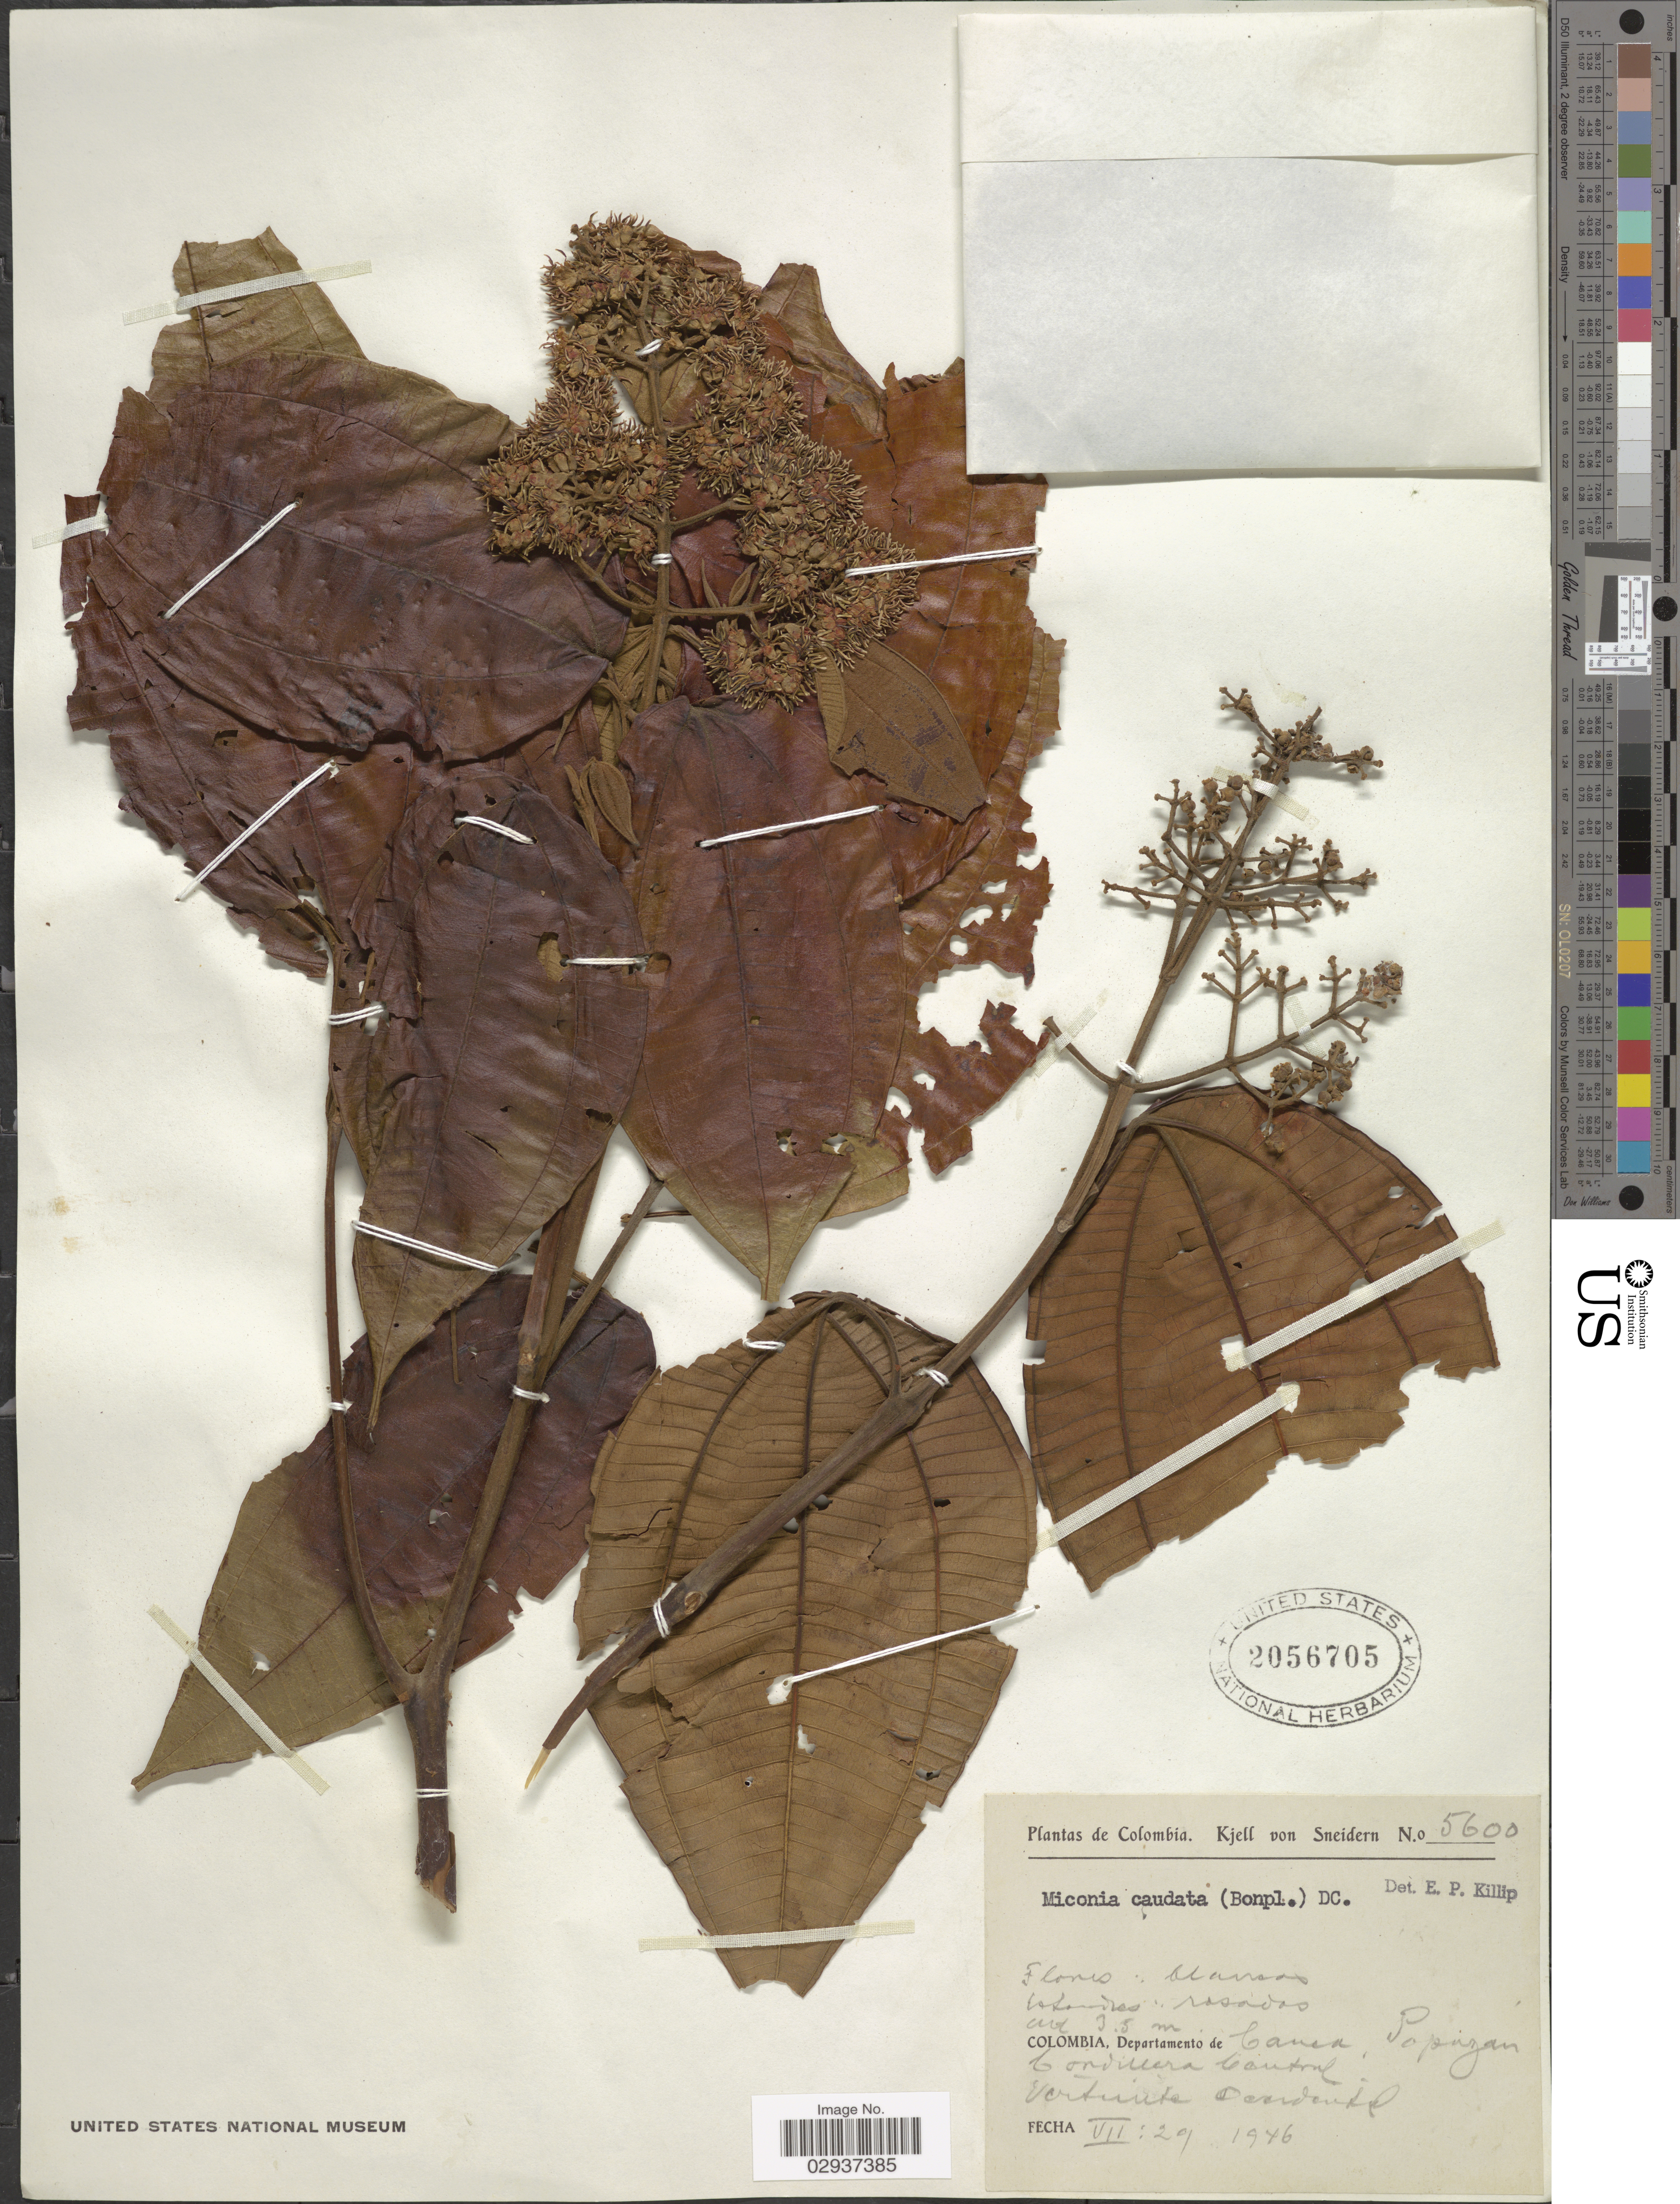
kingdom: Plantae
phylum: Tracheophyta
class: Magnoliopsida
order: Myrtales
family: Melastomataceae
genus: Miconia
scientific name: Miconia caudata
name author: (Bonpl.) DC.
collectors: K. von Sneidern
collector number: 5600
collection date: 1946-07-29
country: Colombia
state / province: Cauca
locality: Departamento de Cauca, Popayan, Cordillera Central, vertiente occidental.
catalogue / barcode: US 2056705